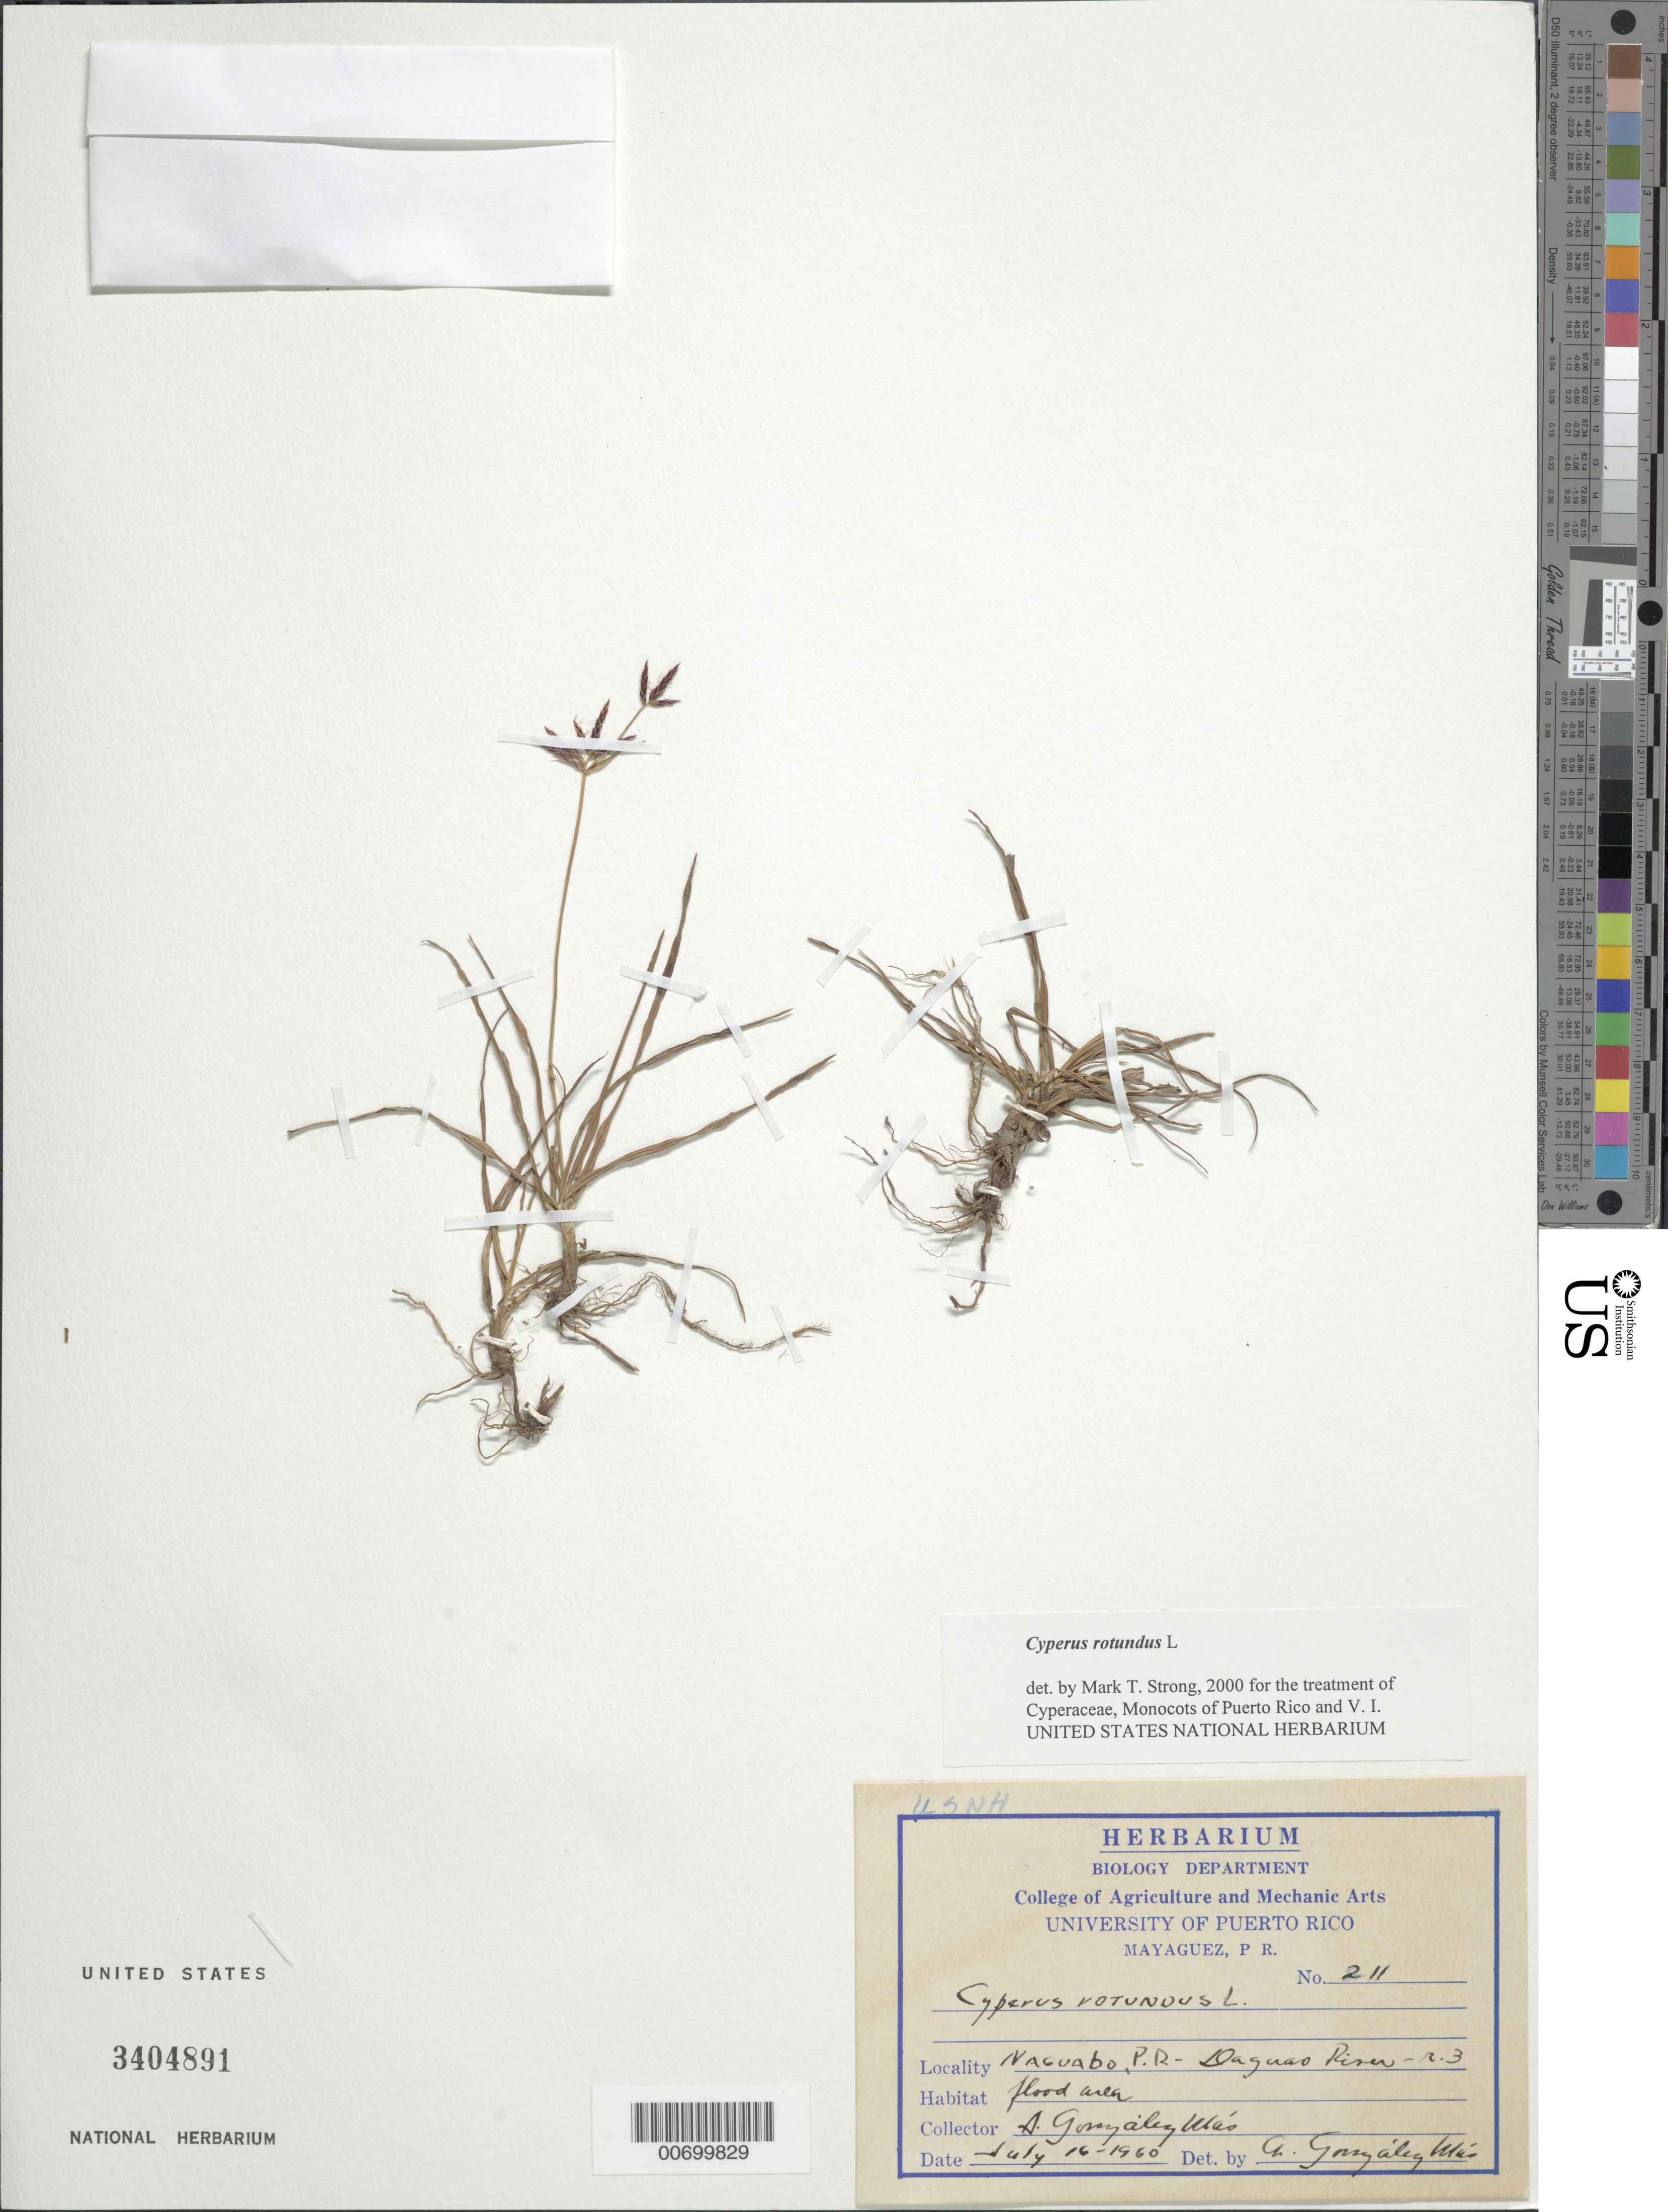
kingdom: Plantae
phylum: Tracheophyta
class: Liliopsida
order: Poales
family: Cyperaceae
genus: Cyperus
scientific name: Cyperus rotundus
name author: L.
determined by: Strong, M. T., (US), Smithsonian Institution - National Museum of Natural History (UNITED STATES)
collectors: A. González Más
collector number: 211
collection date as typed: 16 Jul 1960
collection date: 1960-07-16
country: Puerto Rico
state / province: Naguabo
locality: Naguabo: Daguao River, Rd. 3.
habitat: Flood area.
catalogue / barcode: US 3404891